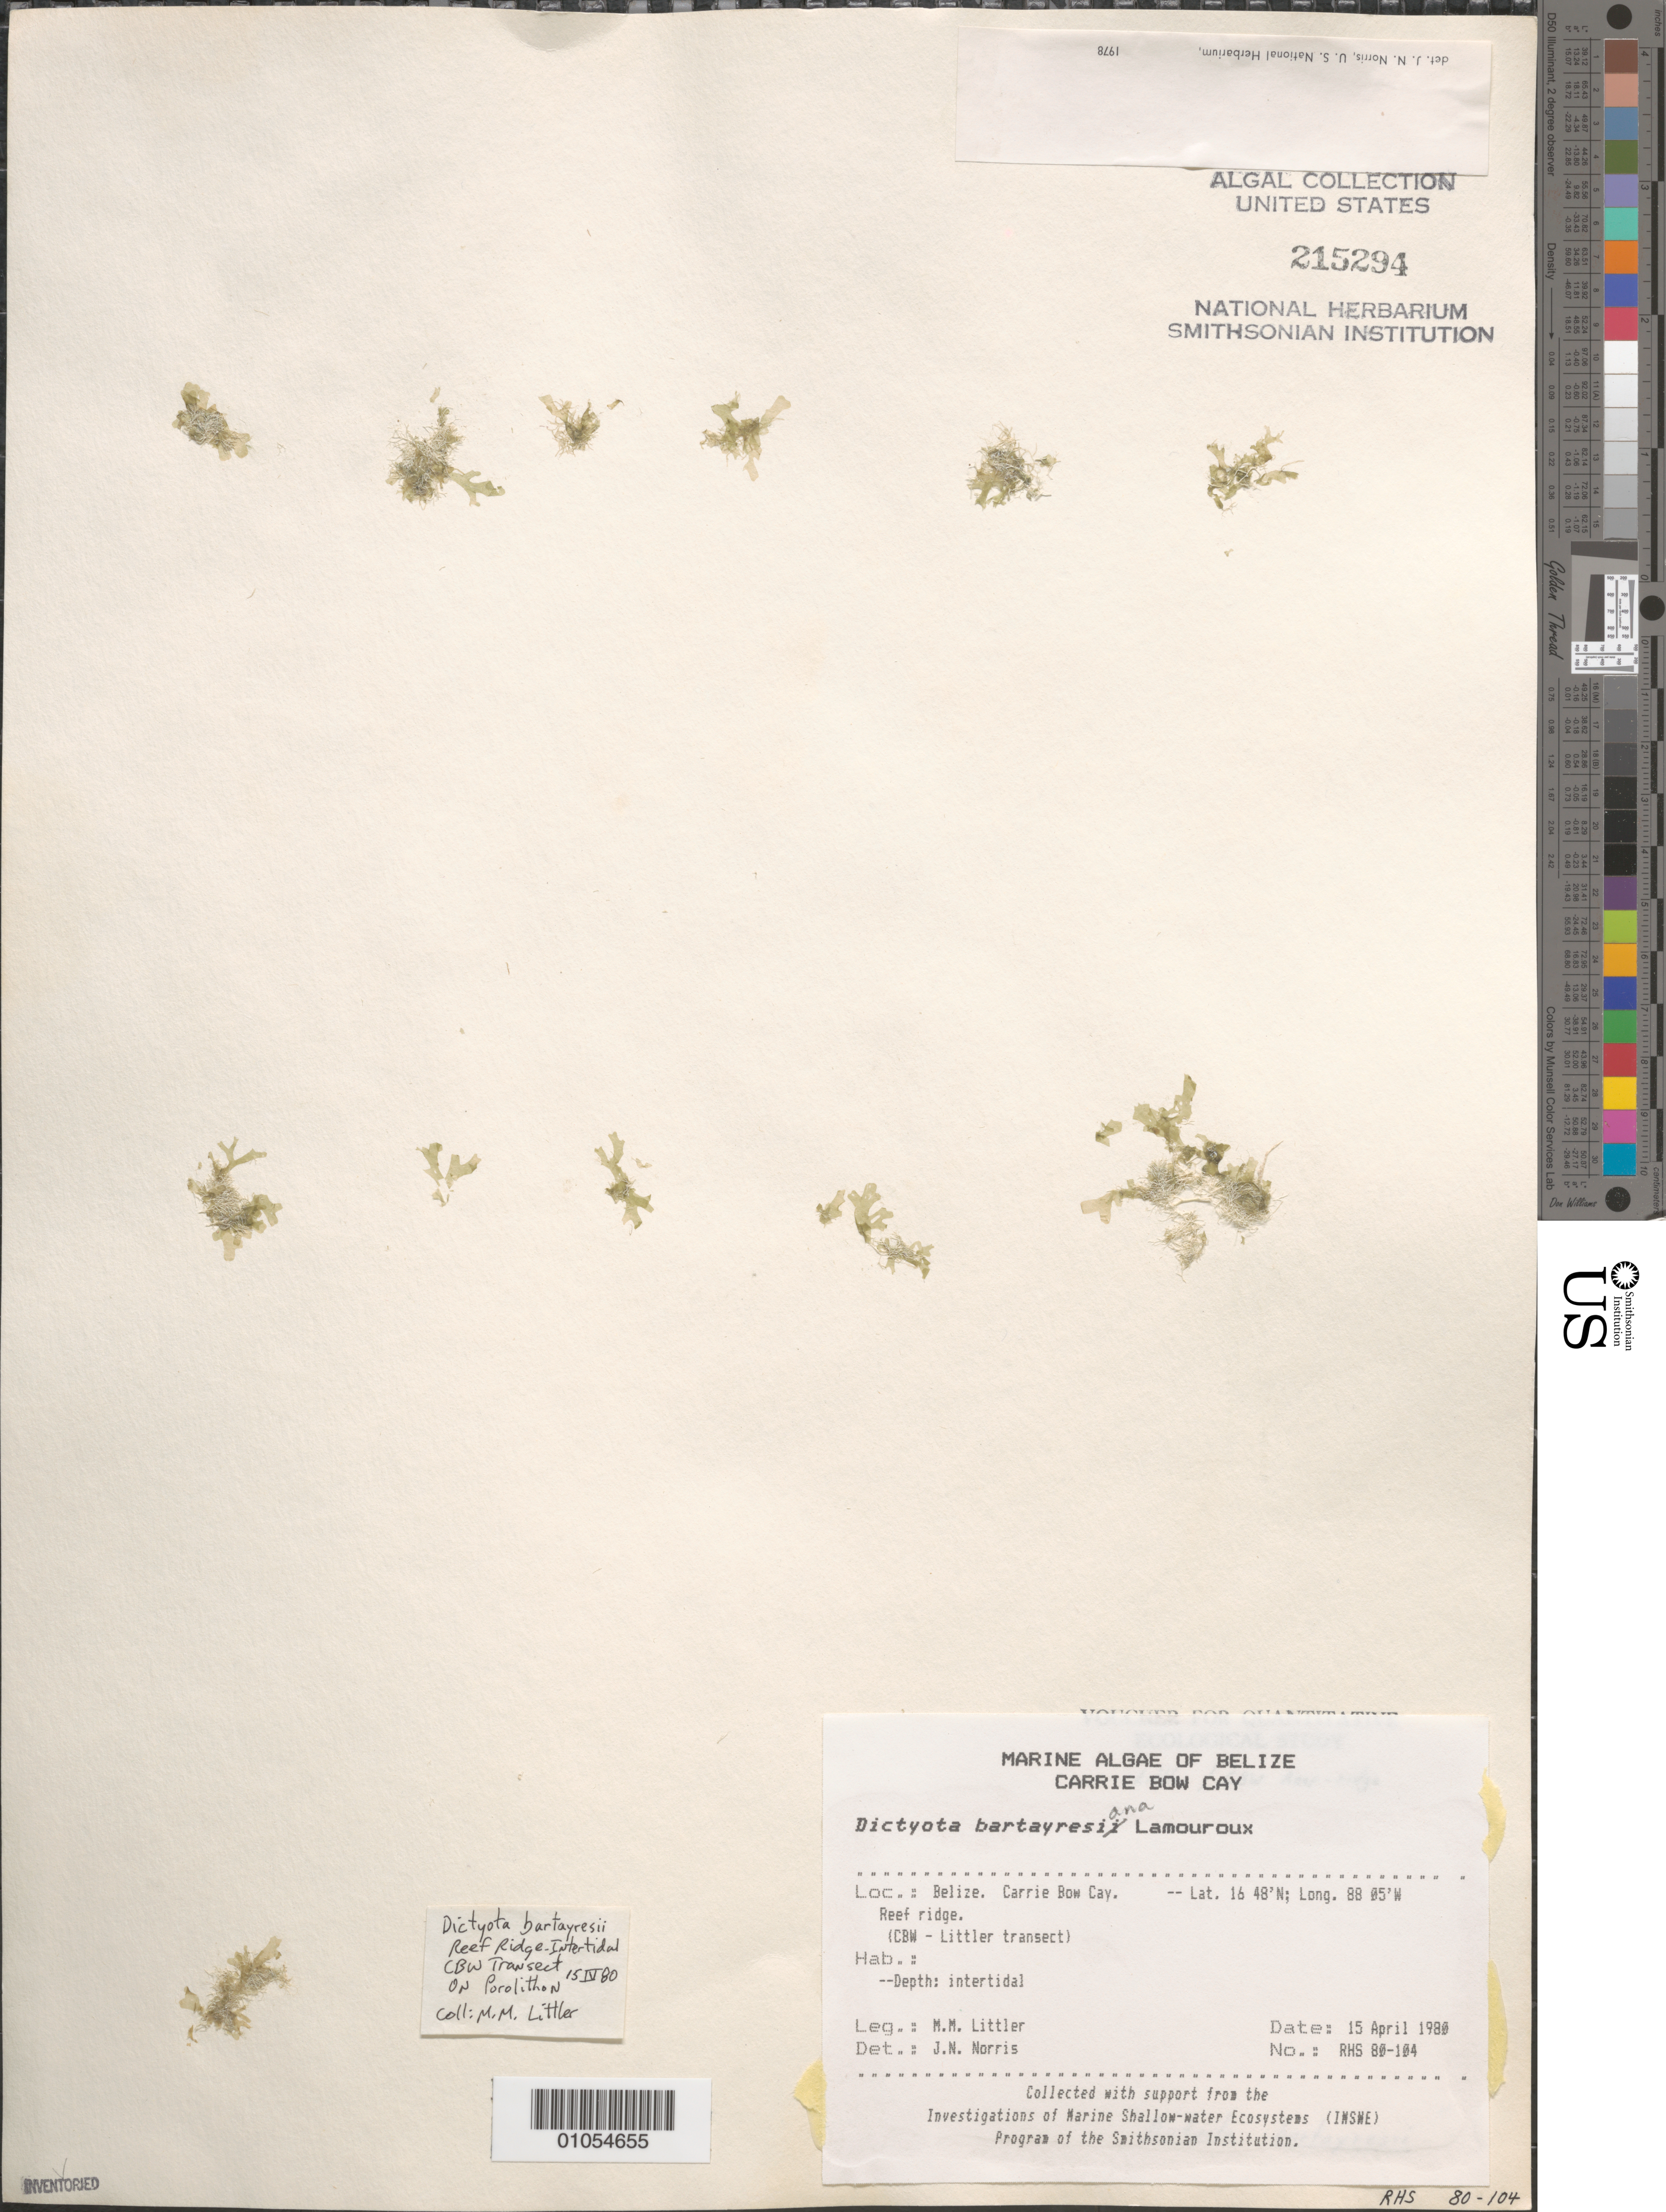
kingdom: Chromista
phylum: Ochrophyta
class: Phaeophyceae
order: Dictyotales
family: Dictyotaceae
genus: Dictyota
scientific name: Dictyota bartayresiana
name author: J.V.Lamouroux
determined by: Norris, James N.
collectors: M. M. Littler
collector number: RHS 80-104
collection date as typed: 15 Apr 1980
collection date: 1980-04-15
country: Belize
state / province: Stann Creek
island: Carrie Bow Cay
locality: Reef ridge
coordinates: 16 48'N, 88 05'W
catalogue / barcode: US 215294